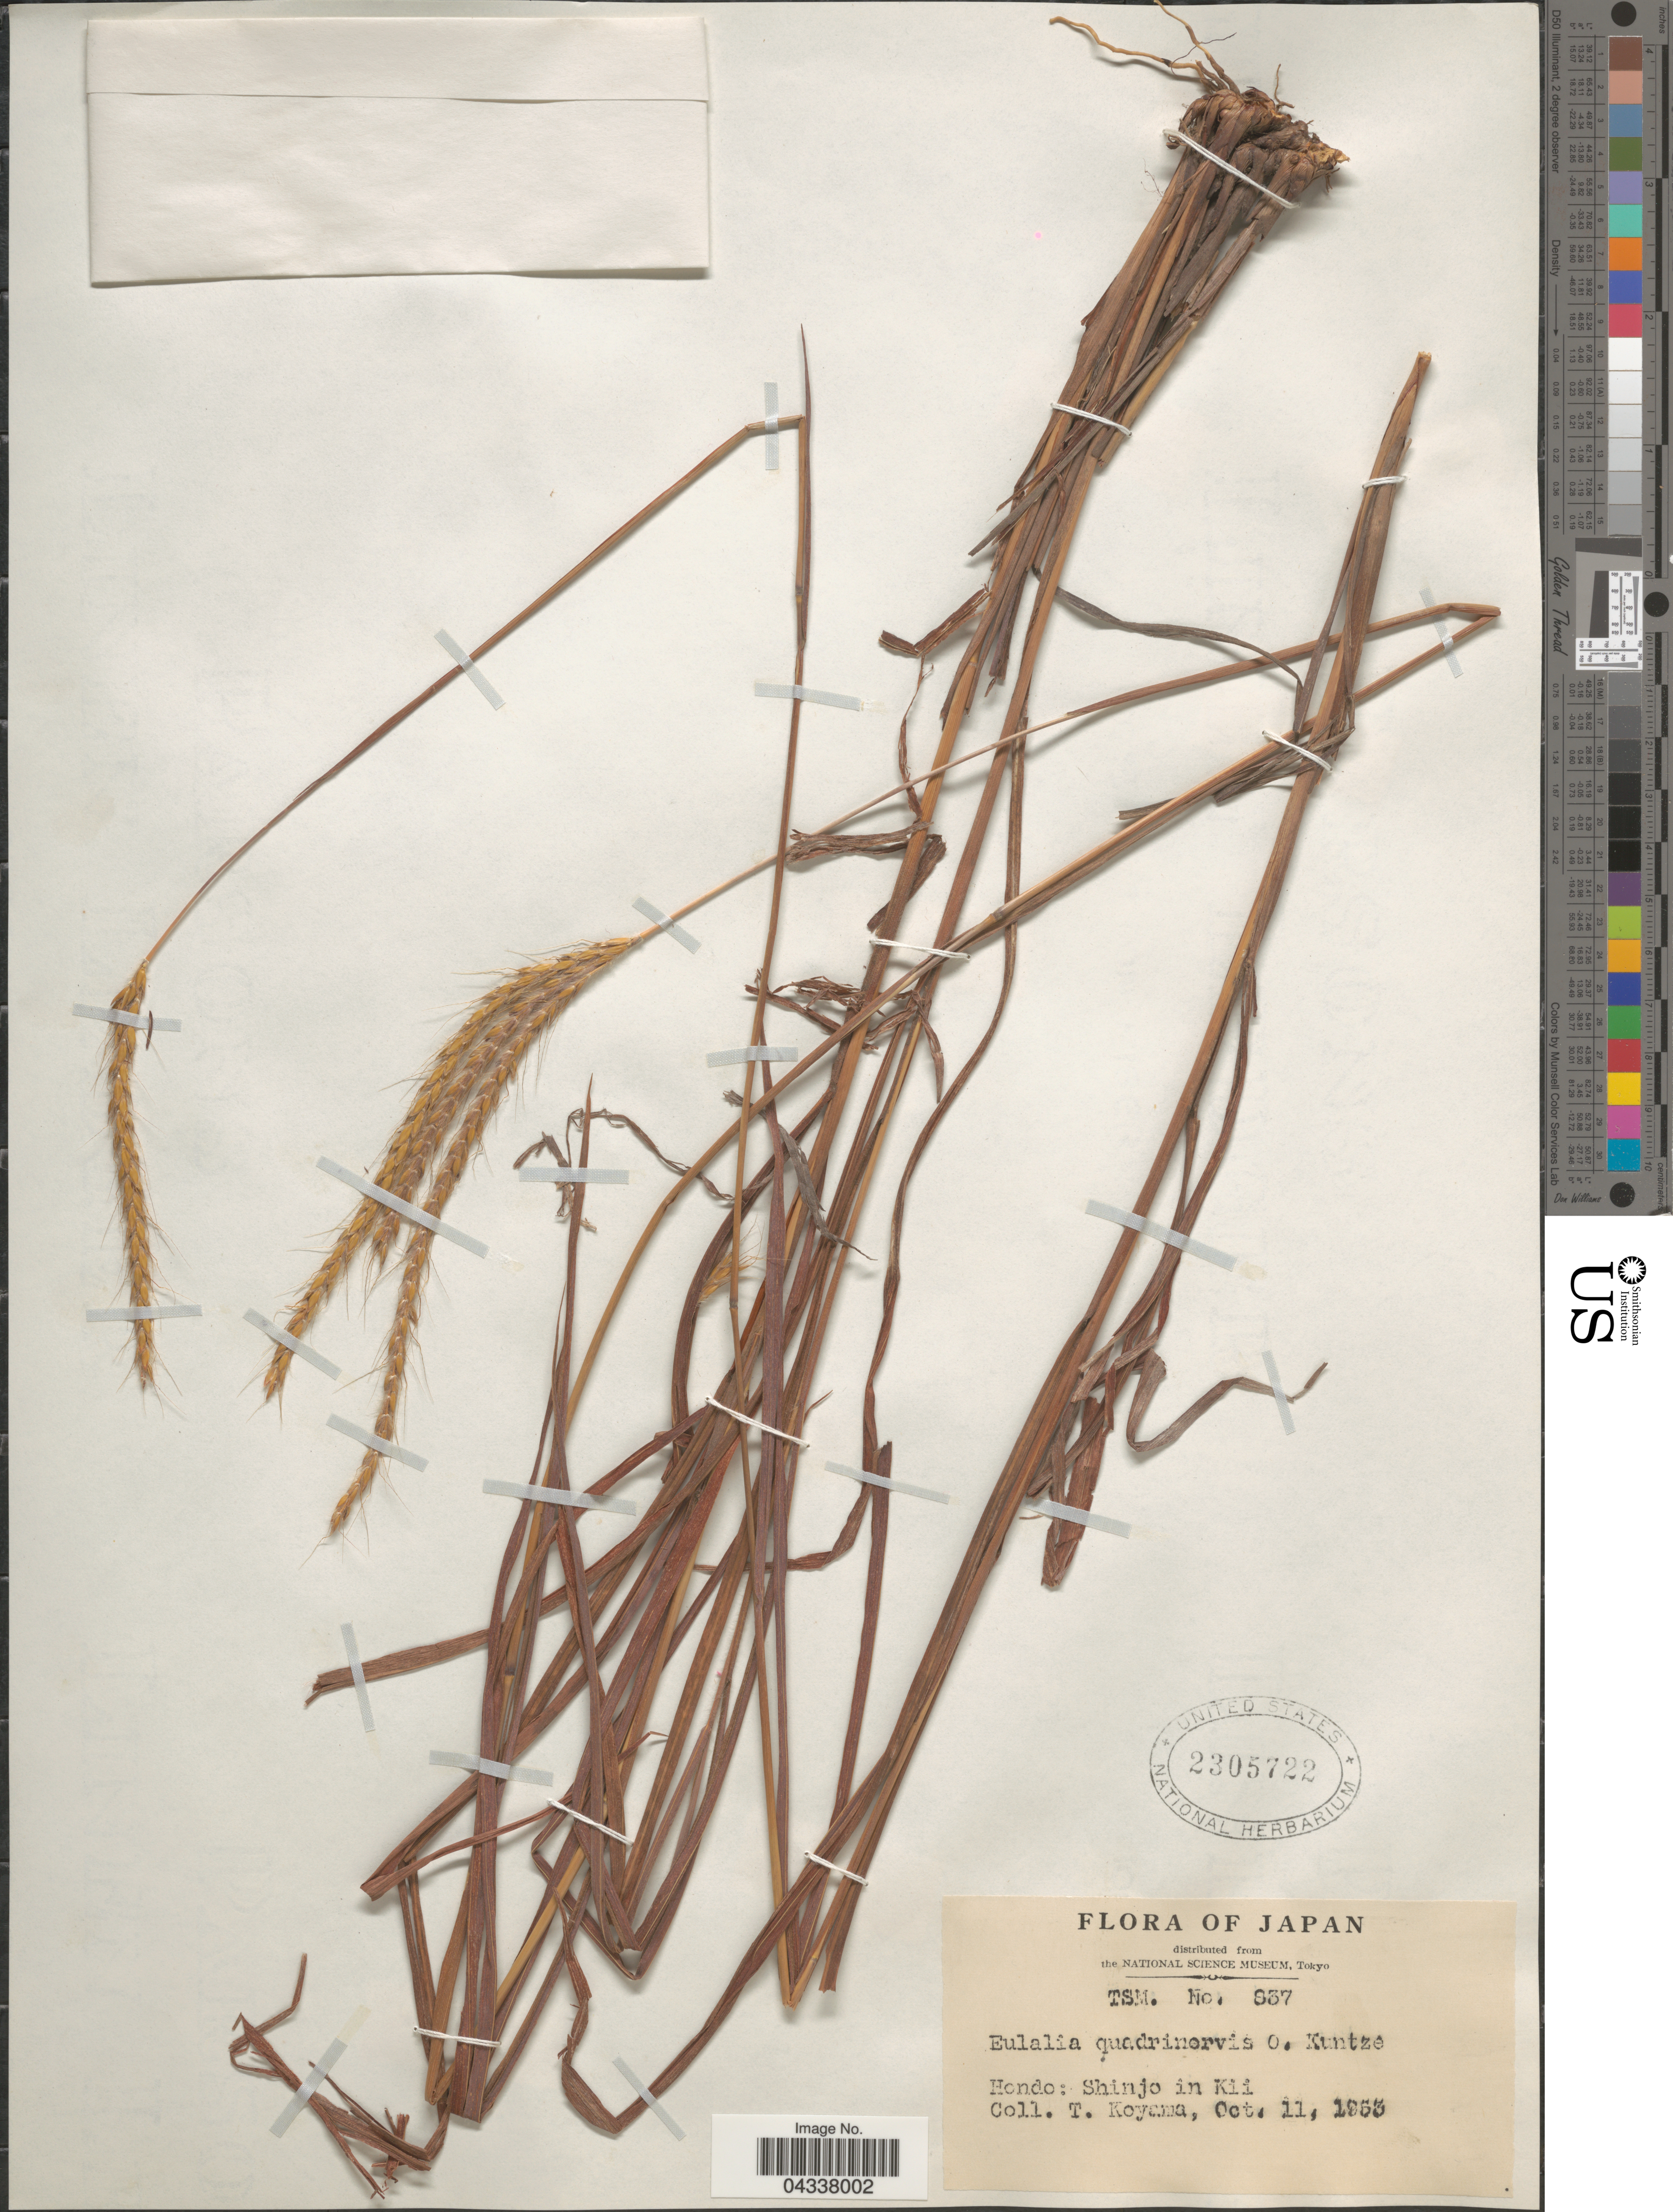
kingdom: Plantae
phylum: Tracheophyta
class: Liliopsida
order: Poales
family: Poaceae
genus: Pseudopogonatherum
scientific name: Pseudopogonatherum quadrinerve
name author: (Hack.) Ohwi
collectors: T. Koyama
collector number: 937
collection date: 1953-10-11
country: Japan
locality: Hondo: Shinjo in Kii.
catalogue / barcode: US 2305722